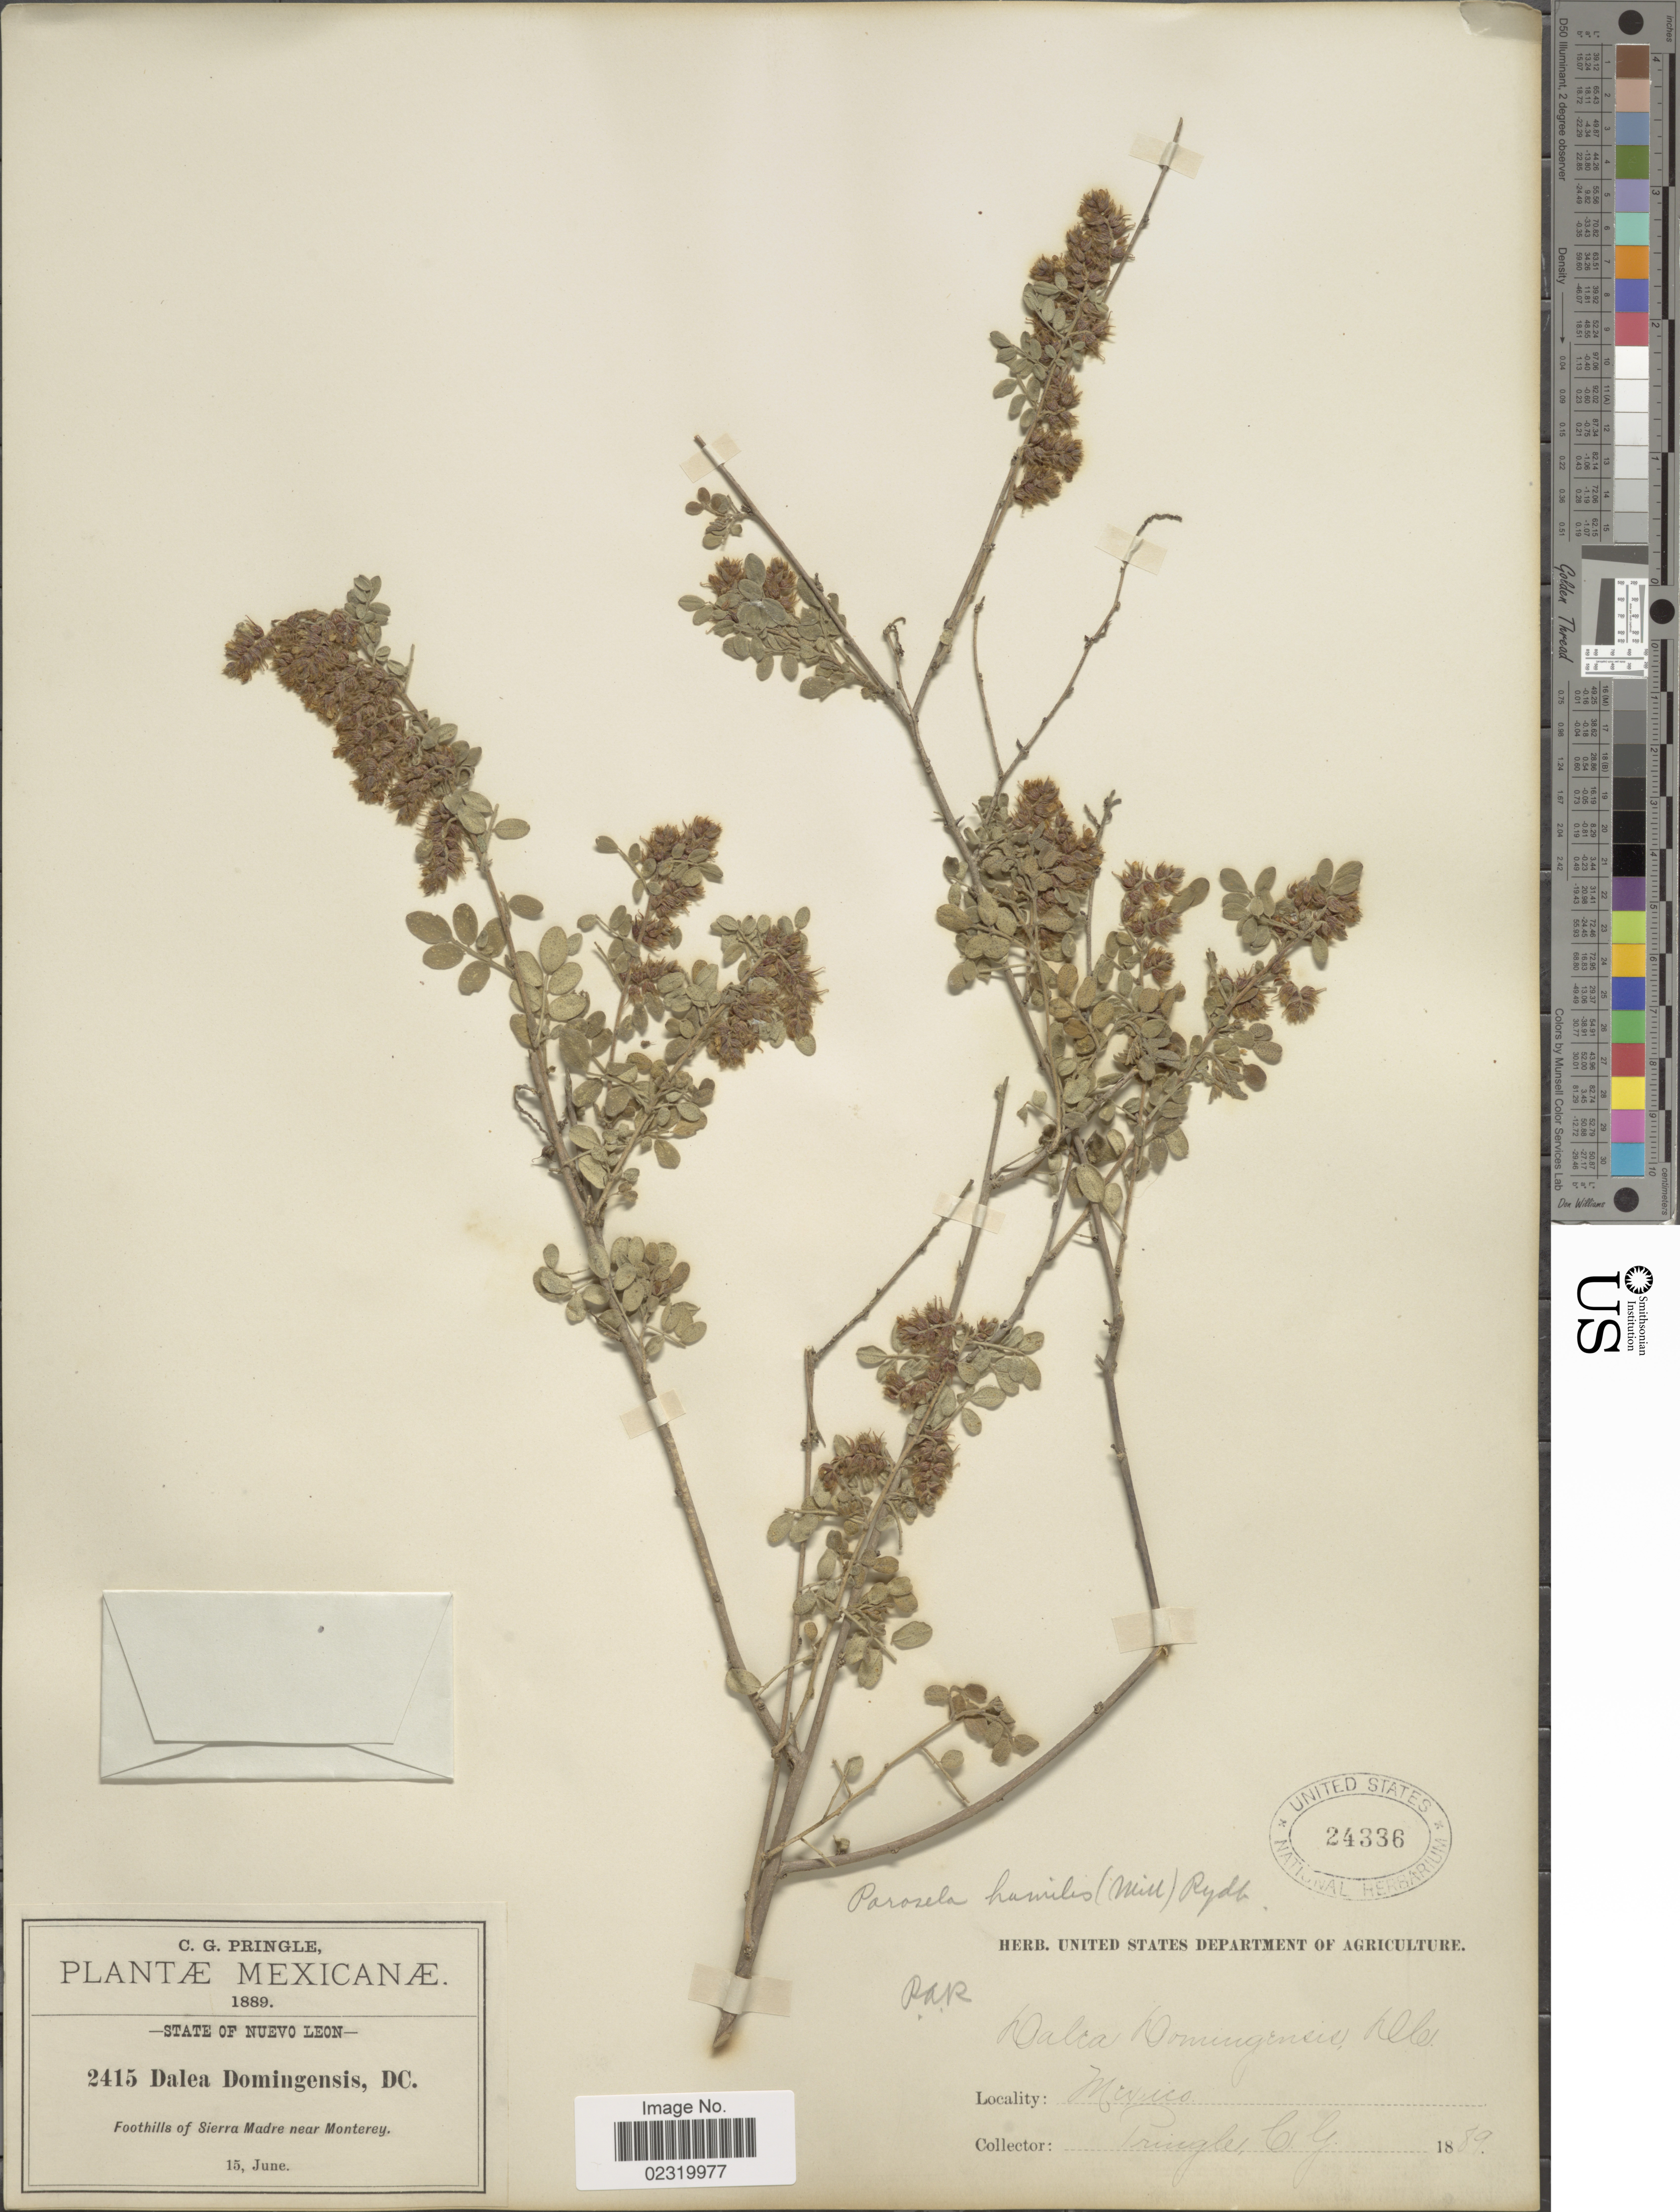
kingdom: Plantae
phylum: Tracheophyta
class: Magnoliopsida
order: Fabales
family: Fabaceae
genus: Dalea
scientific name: Dalea scandens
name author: (Mill.) R.T. Clausen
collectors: C. G. Pringle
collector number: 2415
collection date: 1889-06-15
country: Mexico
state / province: Nuevo León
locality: Foothills of Sierra Madre near Monterey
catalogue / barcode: US 24336